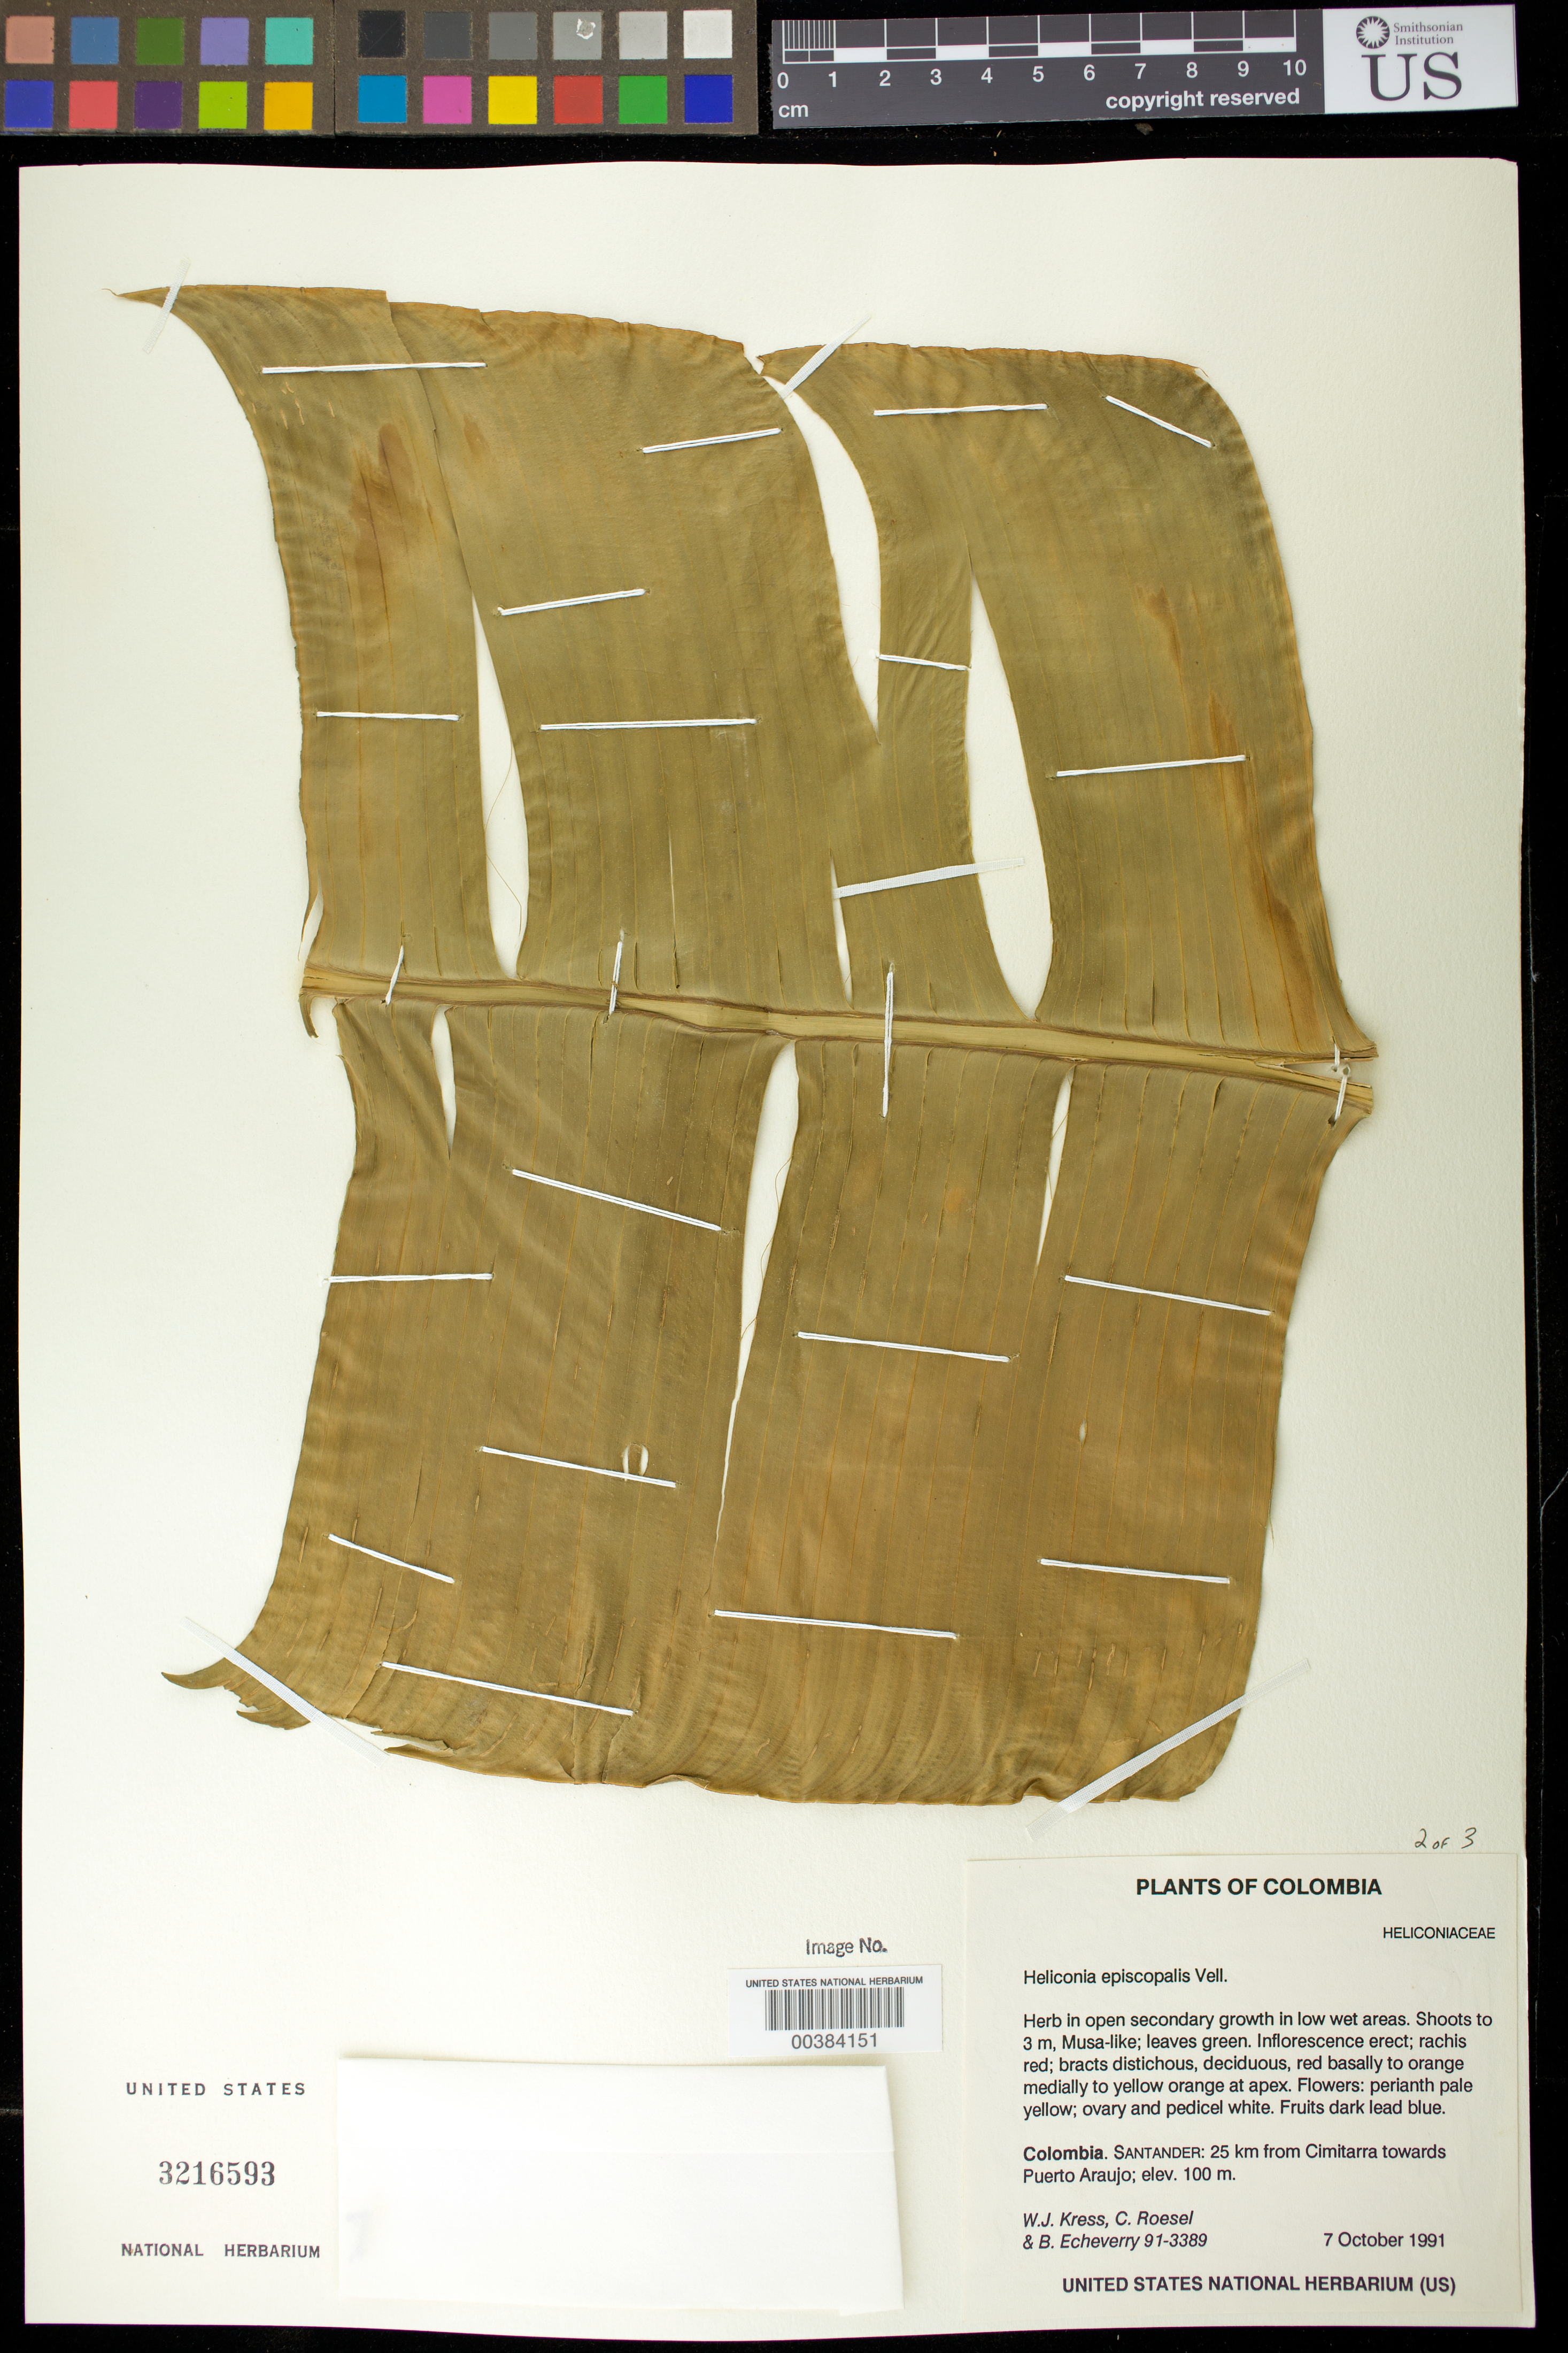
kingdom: Plantae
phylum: Tracheophyta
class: Liliopsida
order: Zingiberales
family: Heliconiaceae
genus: Heliconia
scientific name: Heliconia episcopalis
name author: Vell.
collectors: W. J. Kress, C. S. Roesel & B. Echeverry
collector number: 91-3389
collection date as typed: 07 Oct 1991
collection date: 1991-10-07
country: Colombia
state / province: Santander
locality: Between Cimitarra towards Puerto Araujo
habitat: Open secondary growth in low wet areas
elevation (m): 100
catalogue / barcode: US 3216593